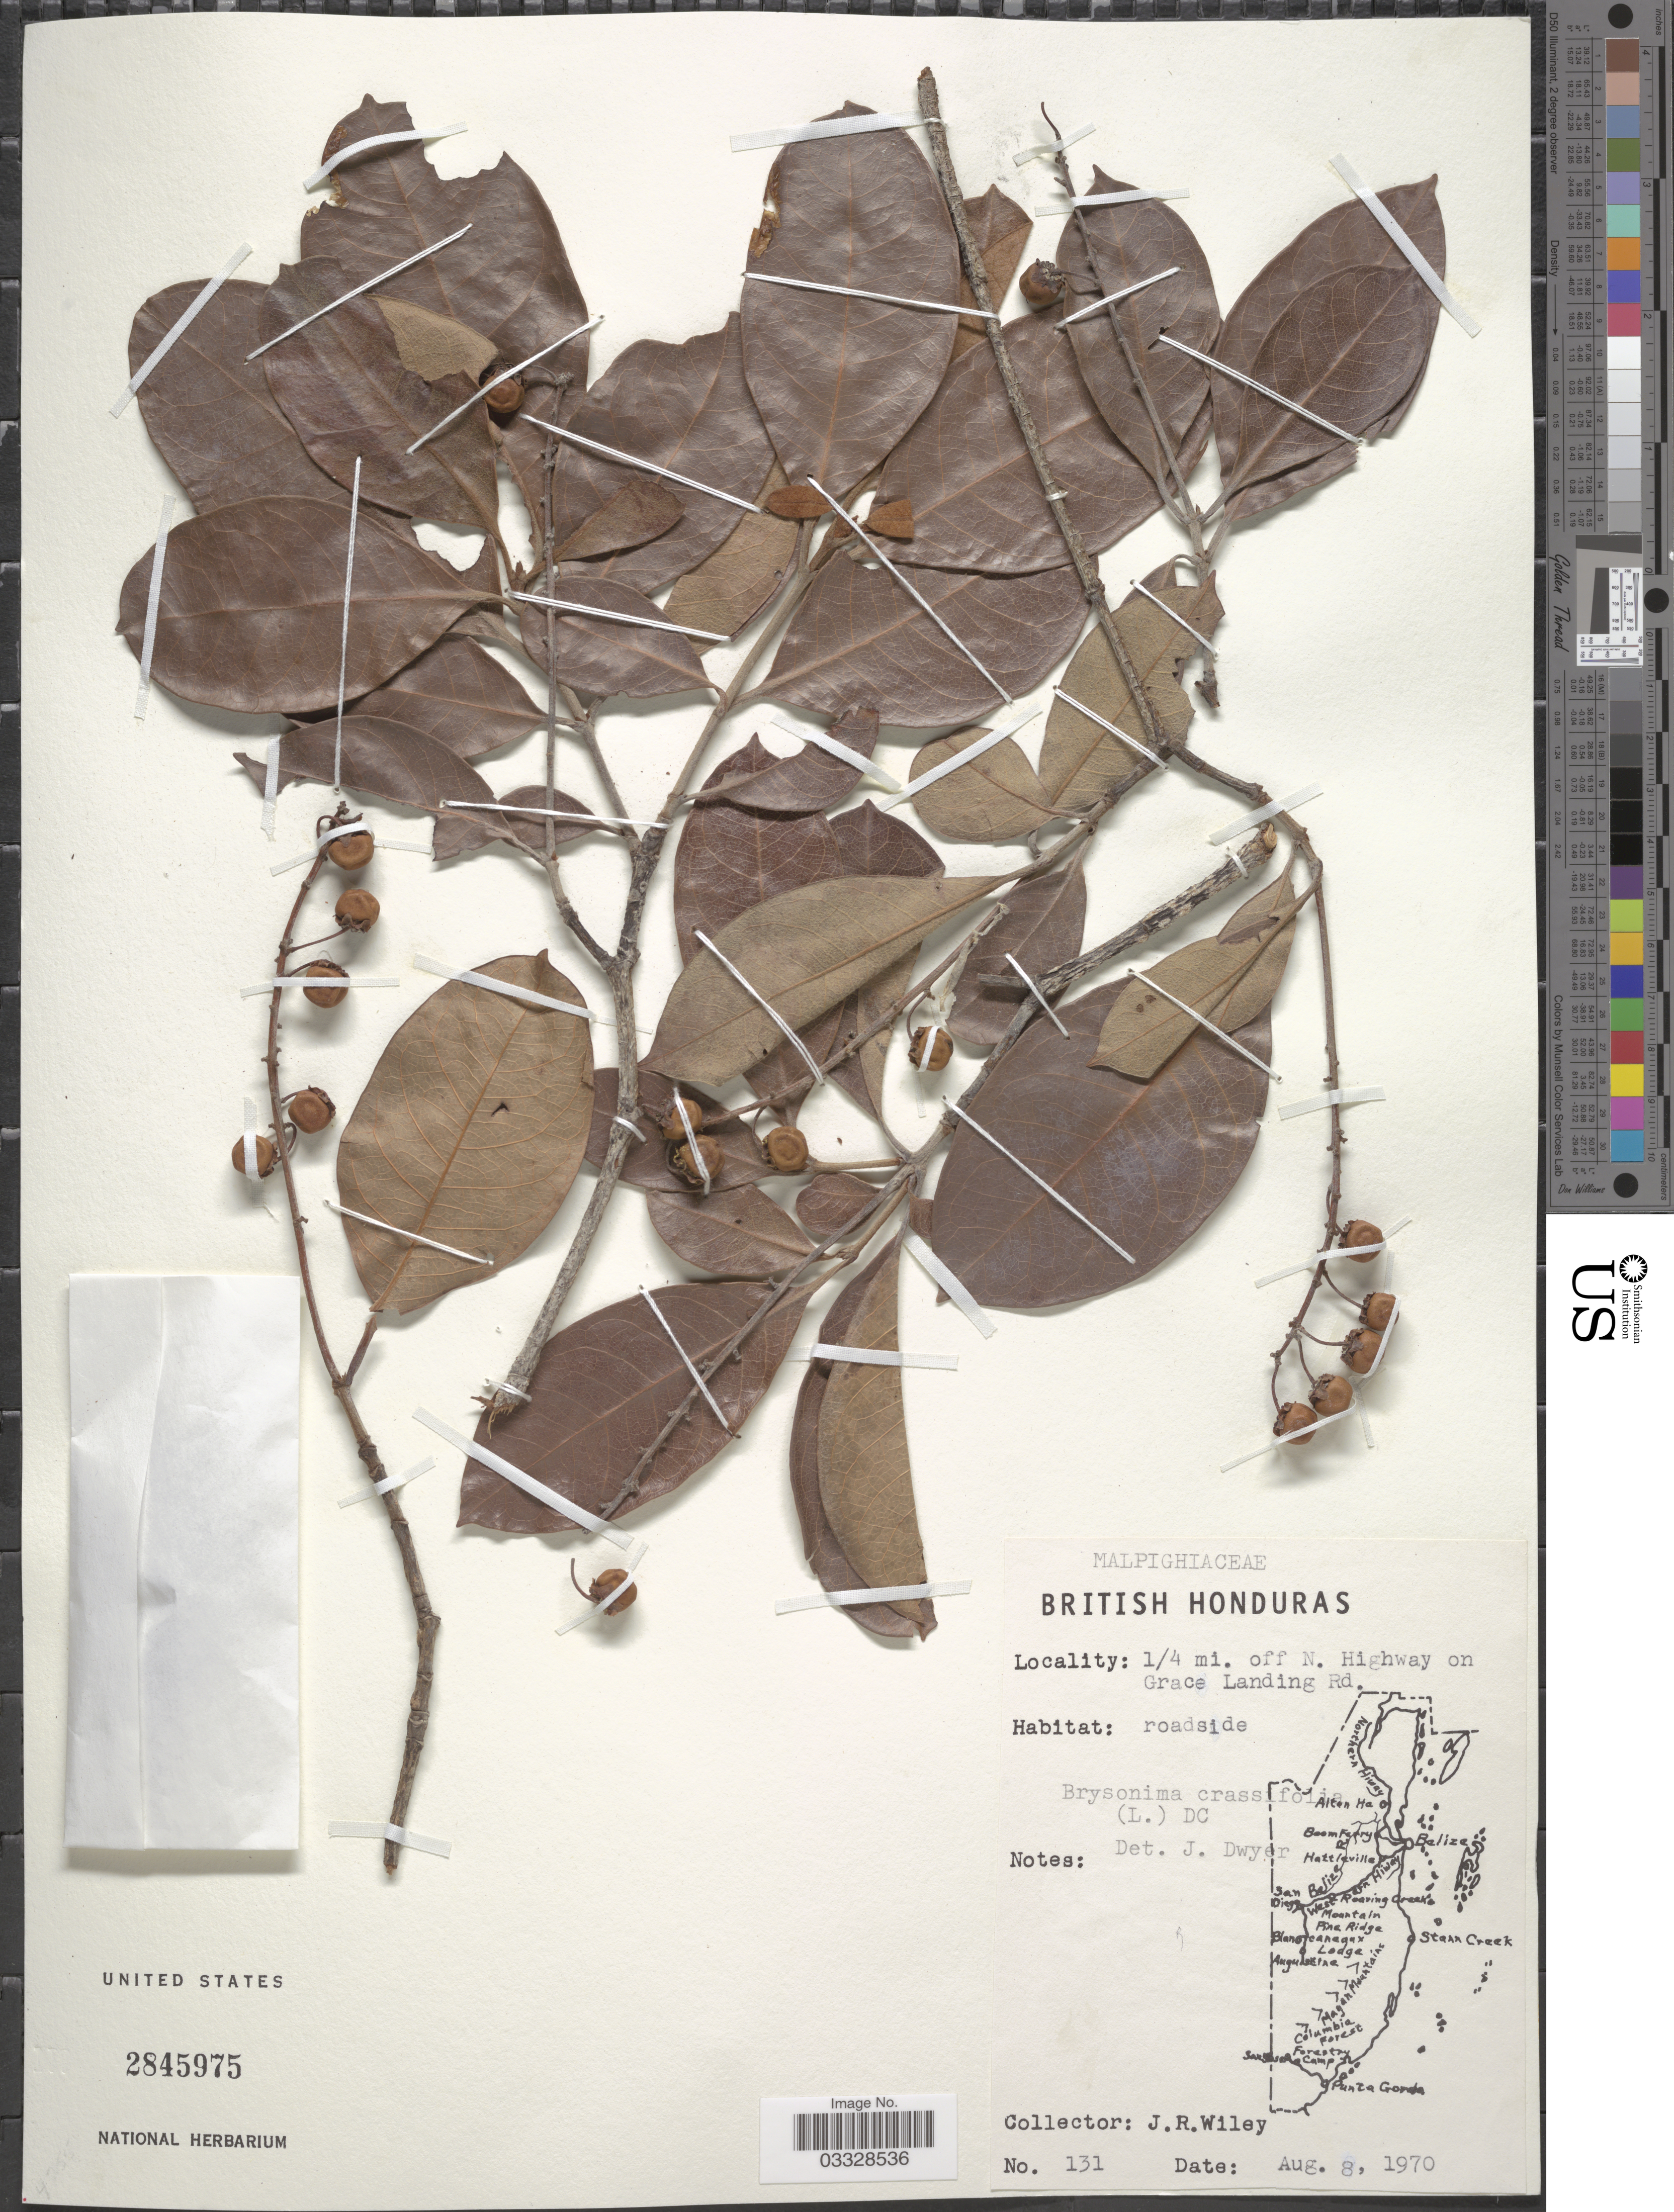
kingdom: Plantae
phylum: Tracheophyta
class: Magnoliopsida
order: Malpighiales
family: Malpighiaceae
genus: Byrsonima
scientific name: Byrsonima crassifolia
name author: (L.) Kunth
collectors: J. Wiley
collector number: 131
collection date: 1970-08-08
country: Belize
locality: British Honduras. 1/4 mi. off N. Highway on Grace Landing Rd.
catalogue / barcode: US 2845975